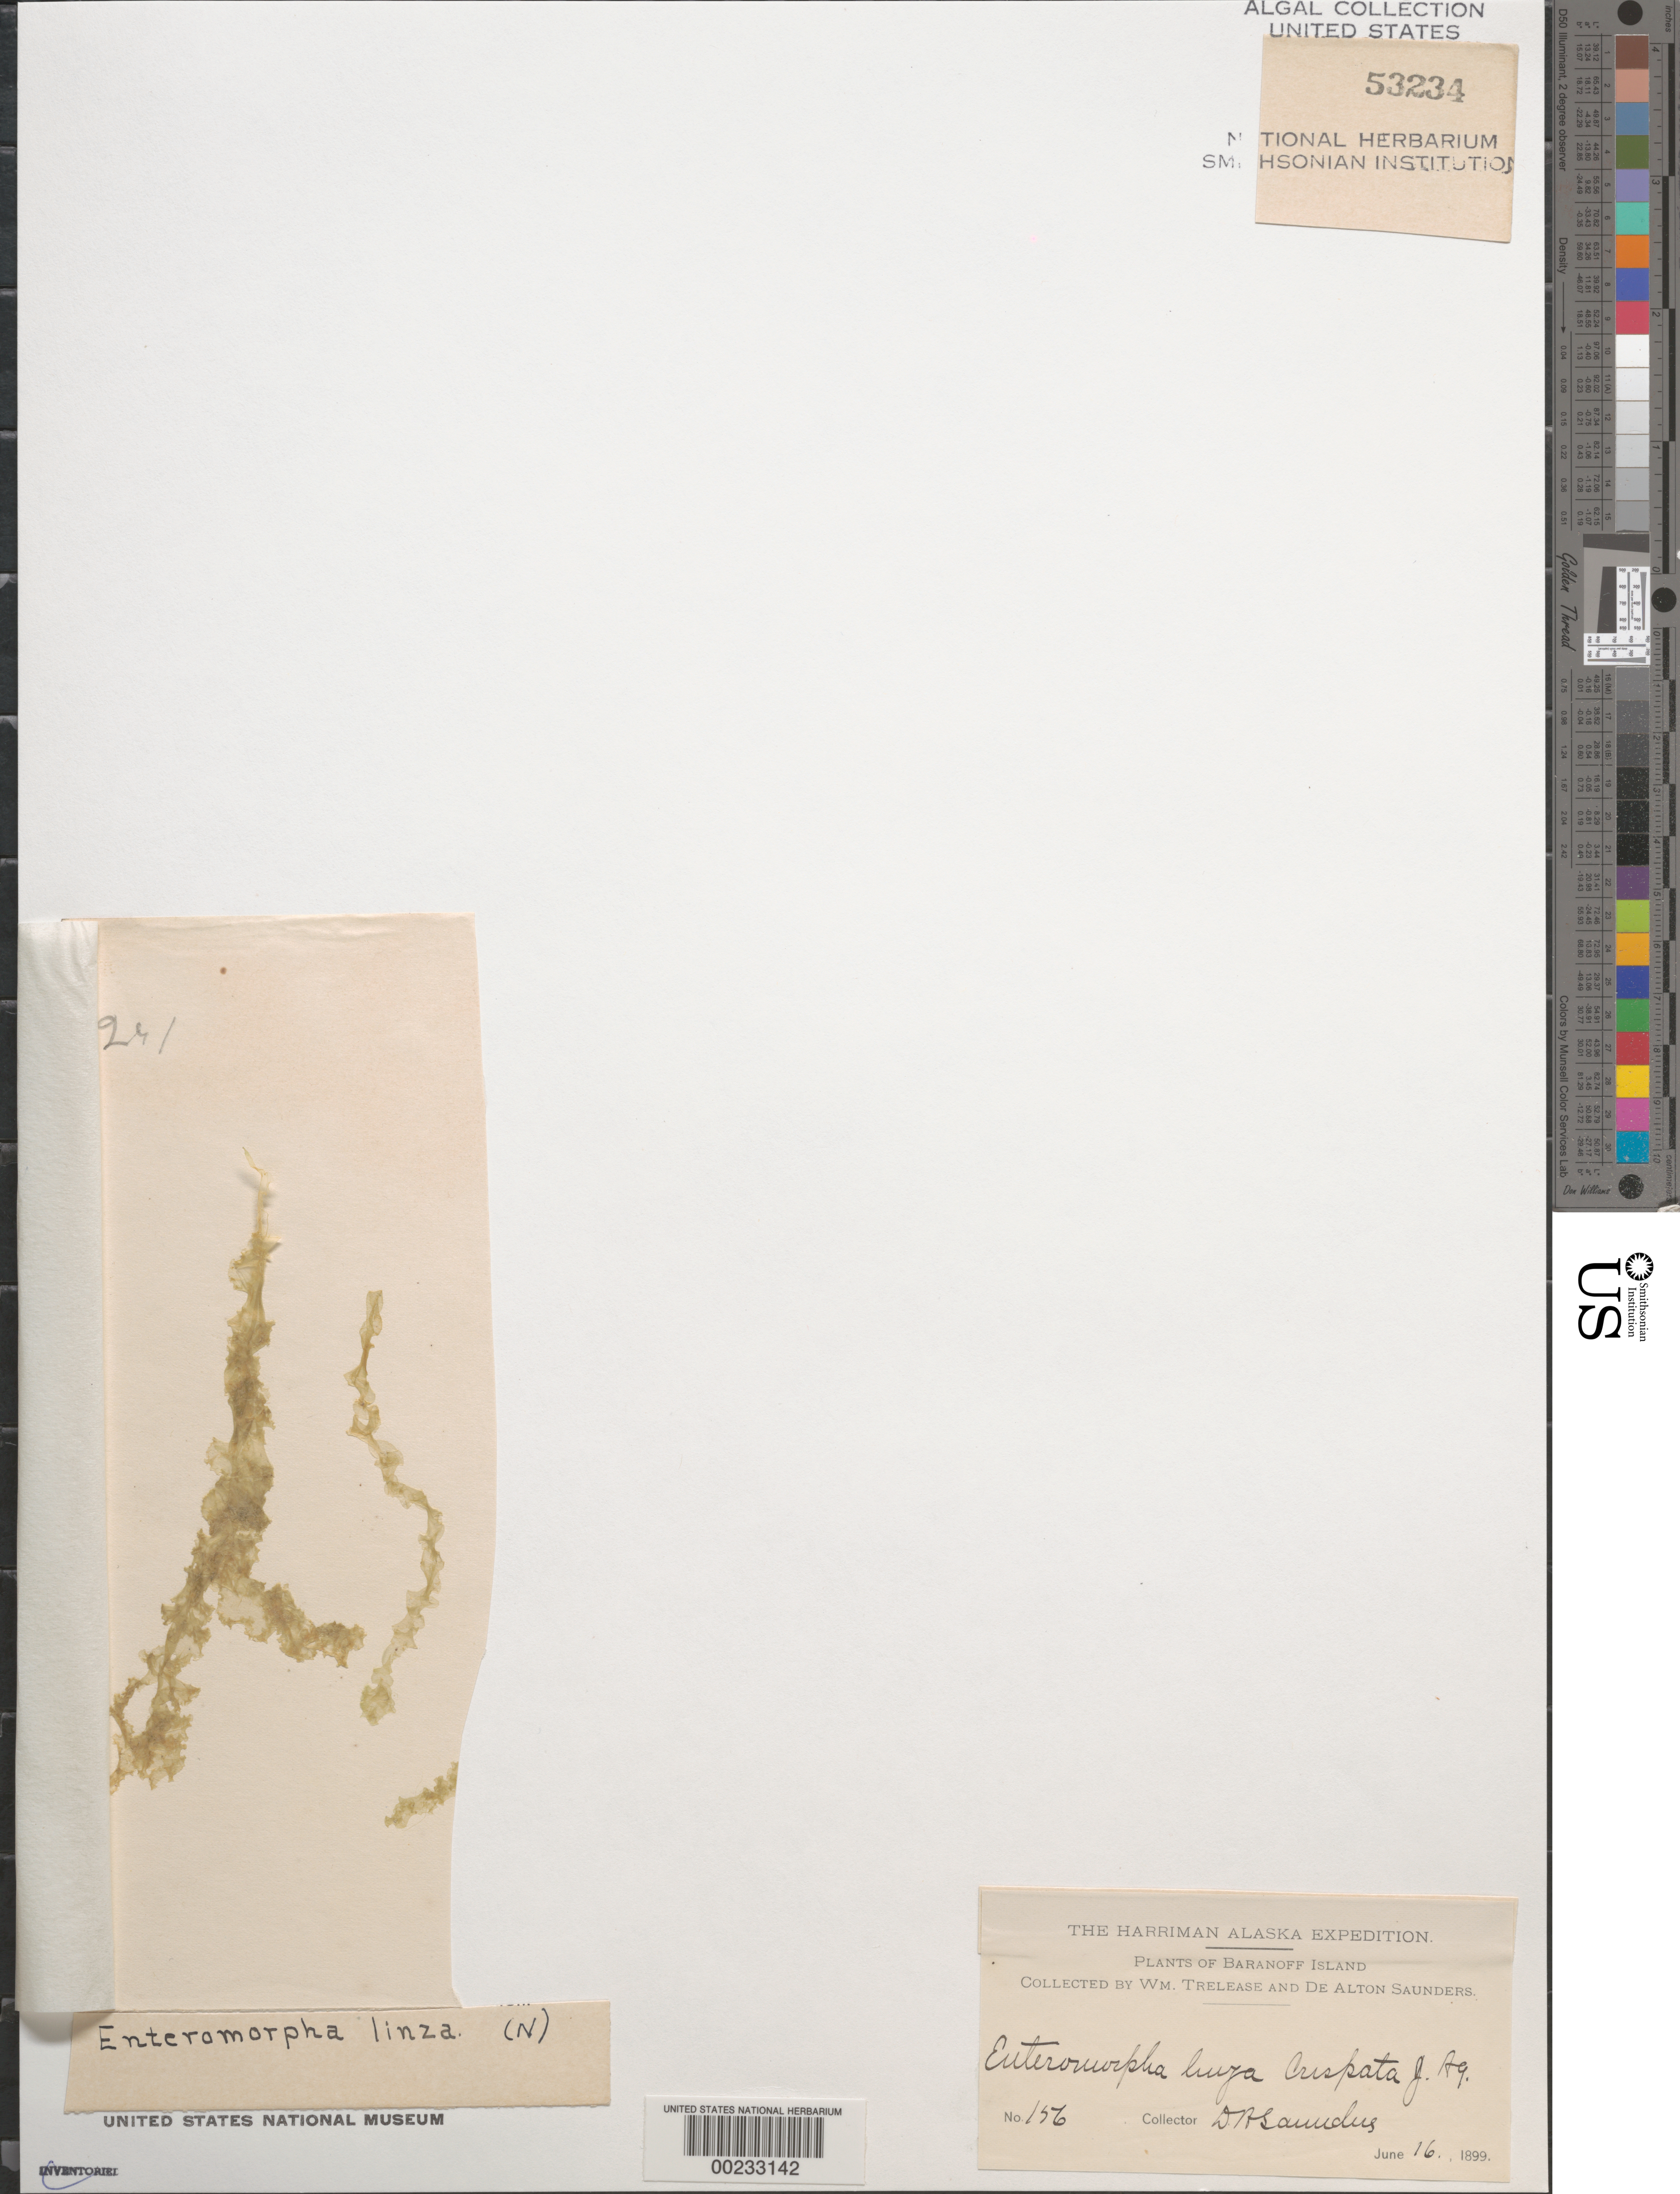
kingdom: Plantae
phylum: Chlorophyta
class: Ulvophyceae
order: Ulvales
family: Ulvaceae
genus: Ulva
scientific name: Ulva clathrata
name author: (Roth) C. Agardh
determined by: Algae name updating Project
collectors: D. Saunders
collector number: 156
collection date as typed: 16 Jun 1899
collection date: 1899-06-16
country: United States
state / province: Alaska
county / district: Sitka Division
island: Baranof Island (Baranoff Island)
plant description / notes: Harriman Alaska Expedition, 1899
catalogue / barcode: US 53234